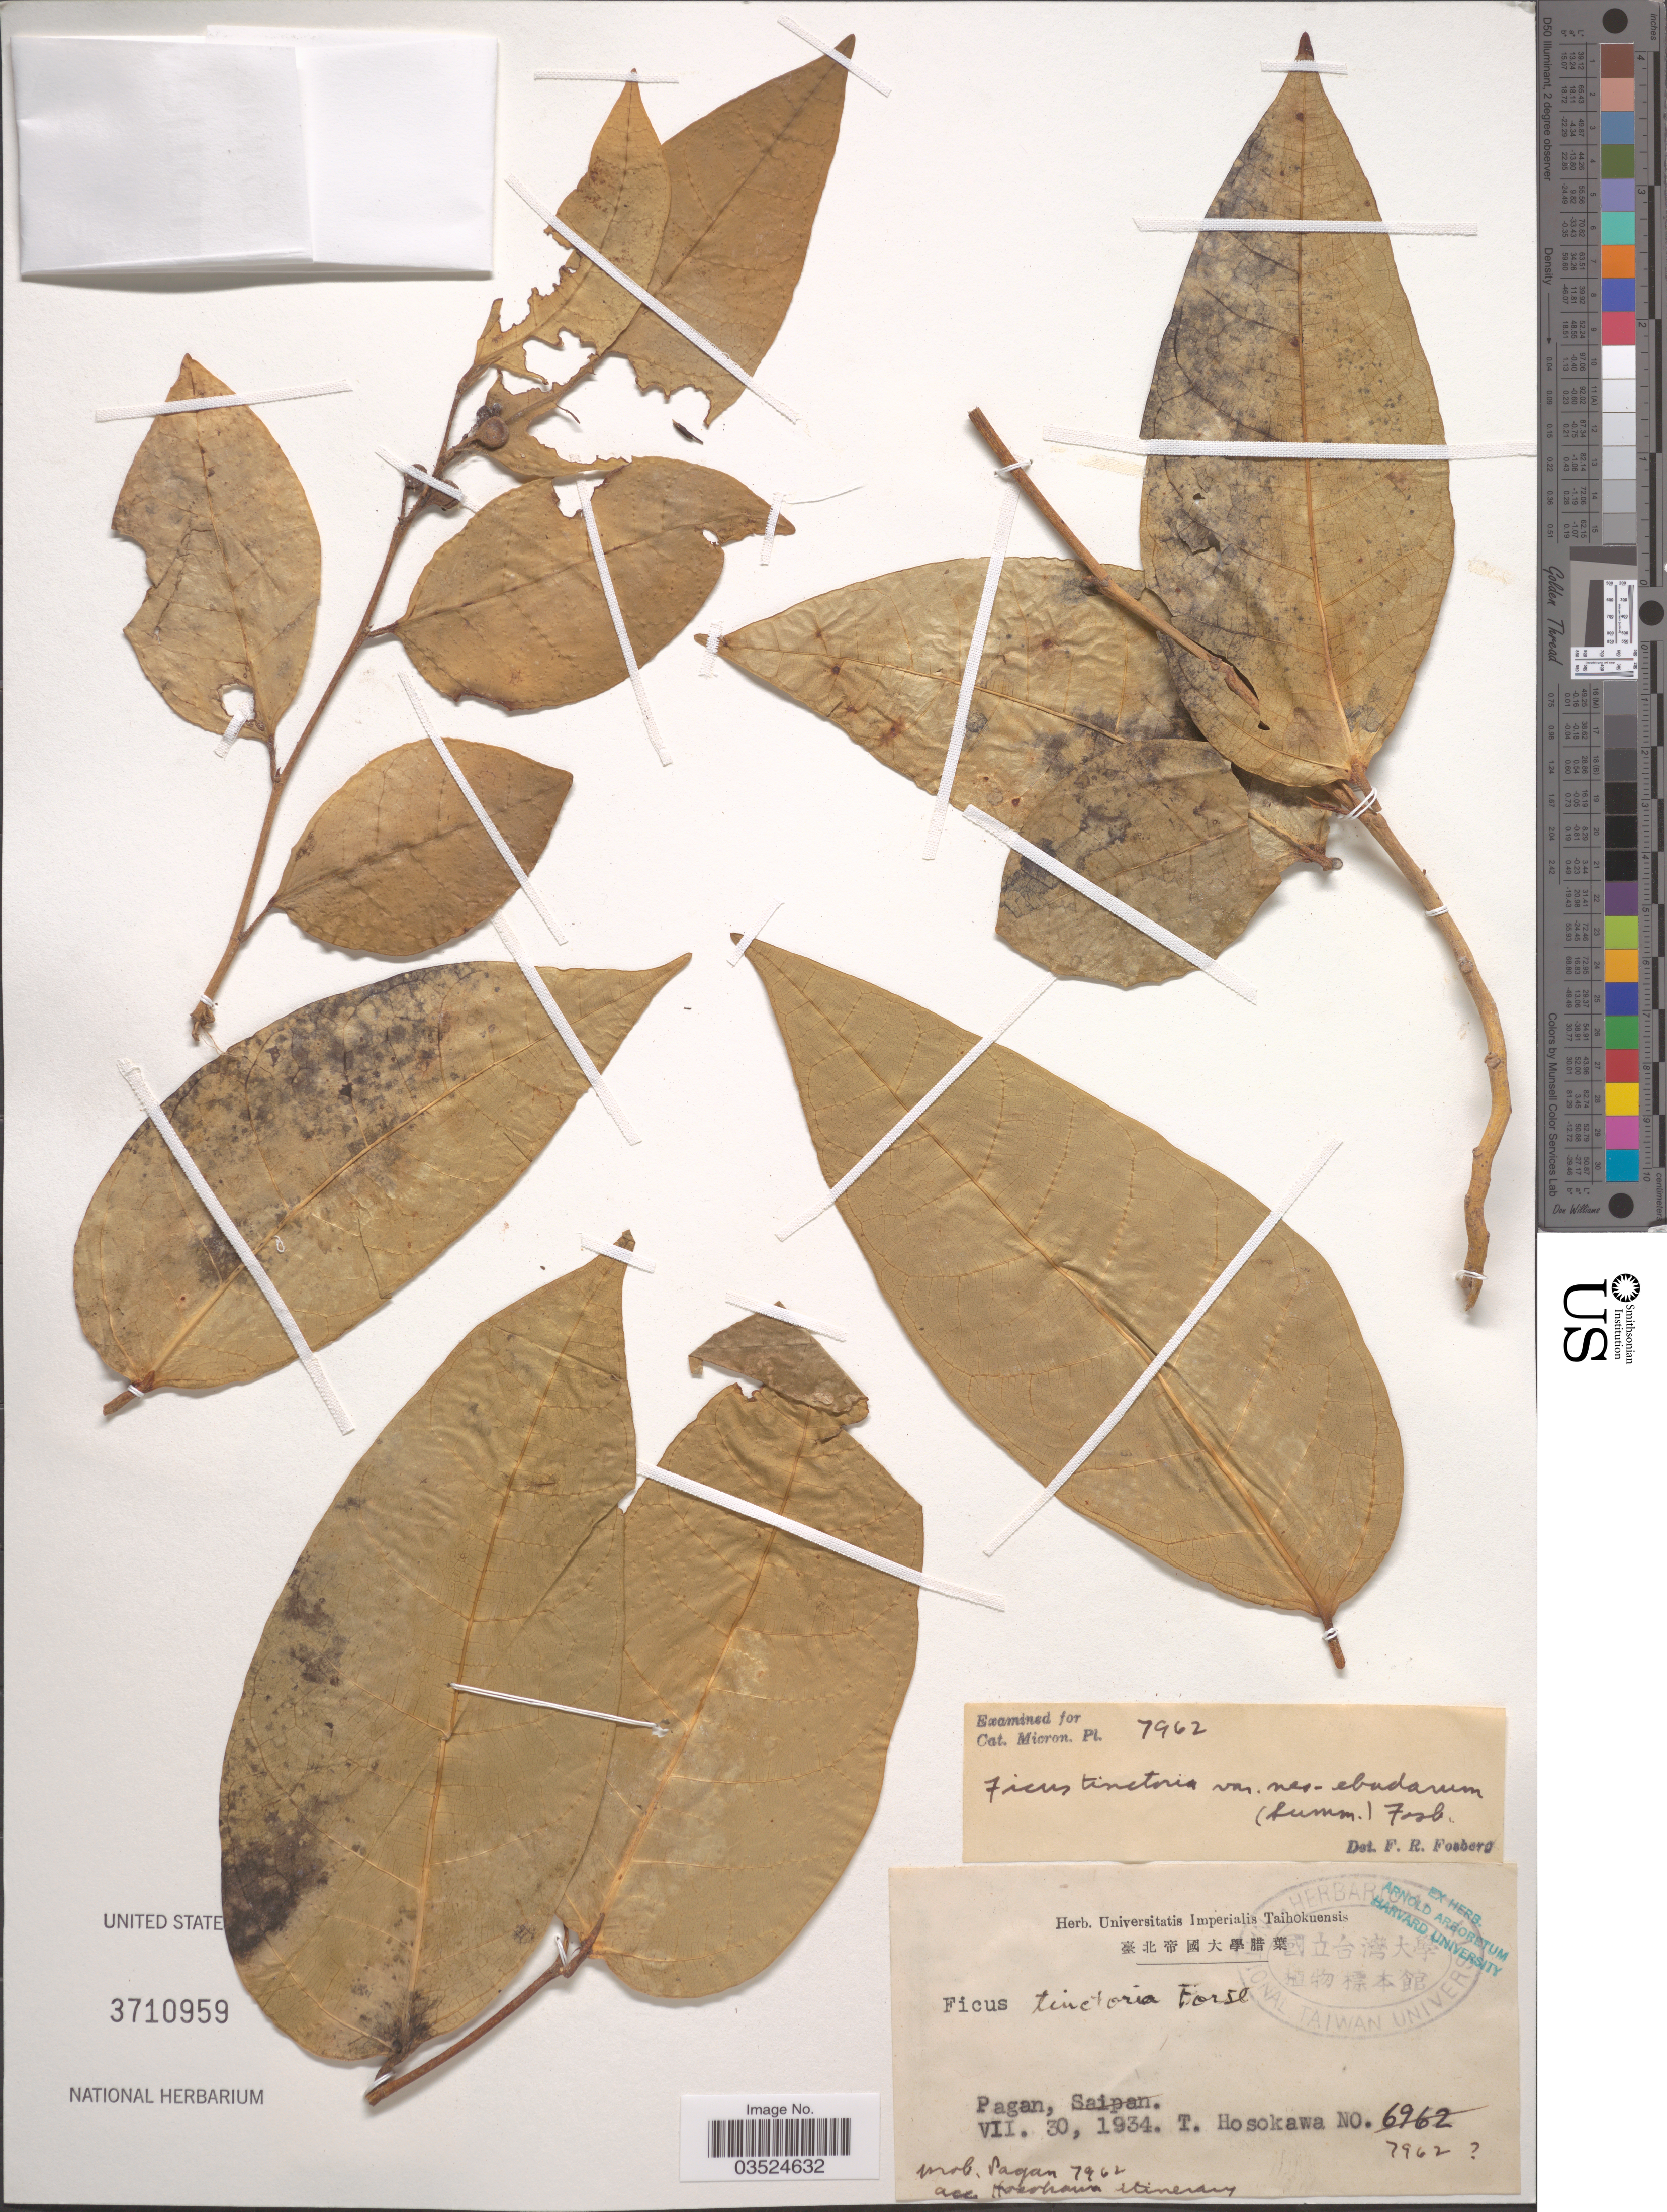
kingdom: Plantae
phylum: Tracheophyta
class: Magnoliopsida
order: Rosales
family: Moraceae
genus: Ficus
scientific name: Ficus tinctoria var. neoebudarum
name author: (Summerh.) Fosberg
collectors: T. Hosokawa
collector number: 7962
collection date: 1934-07-30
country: Northern Mariana Islands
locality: Pagan.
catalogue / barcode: US 3710959